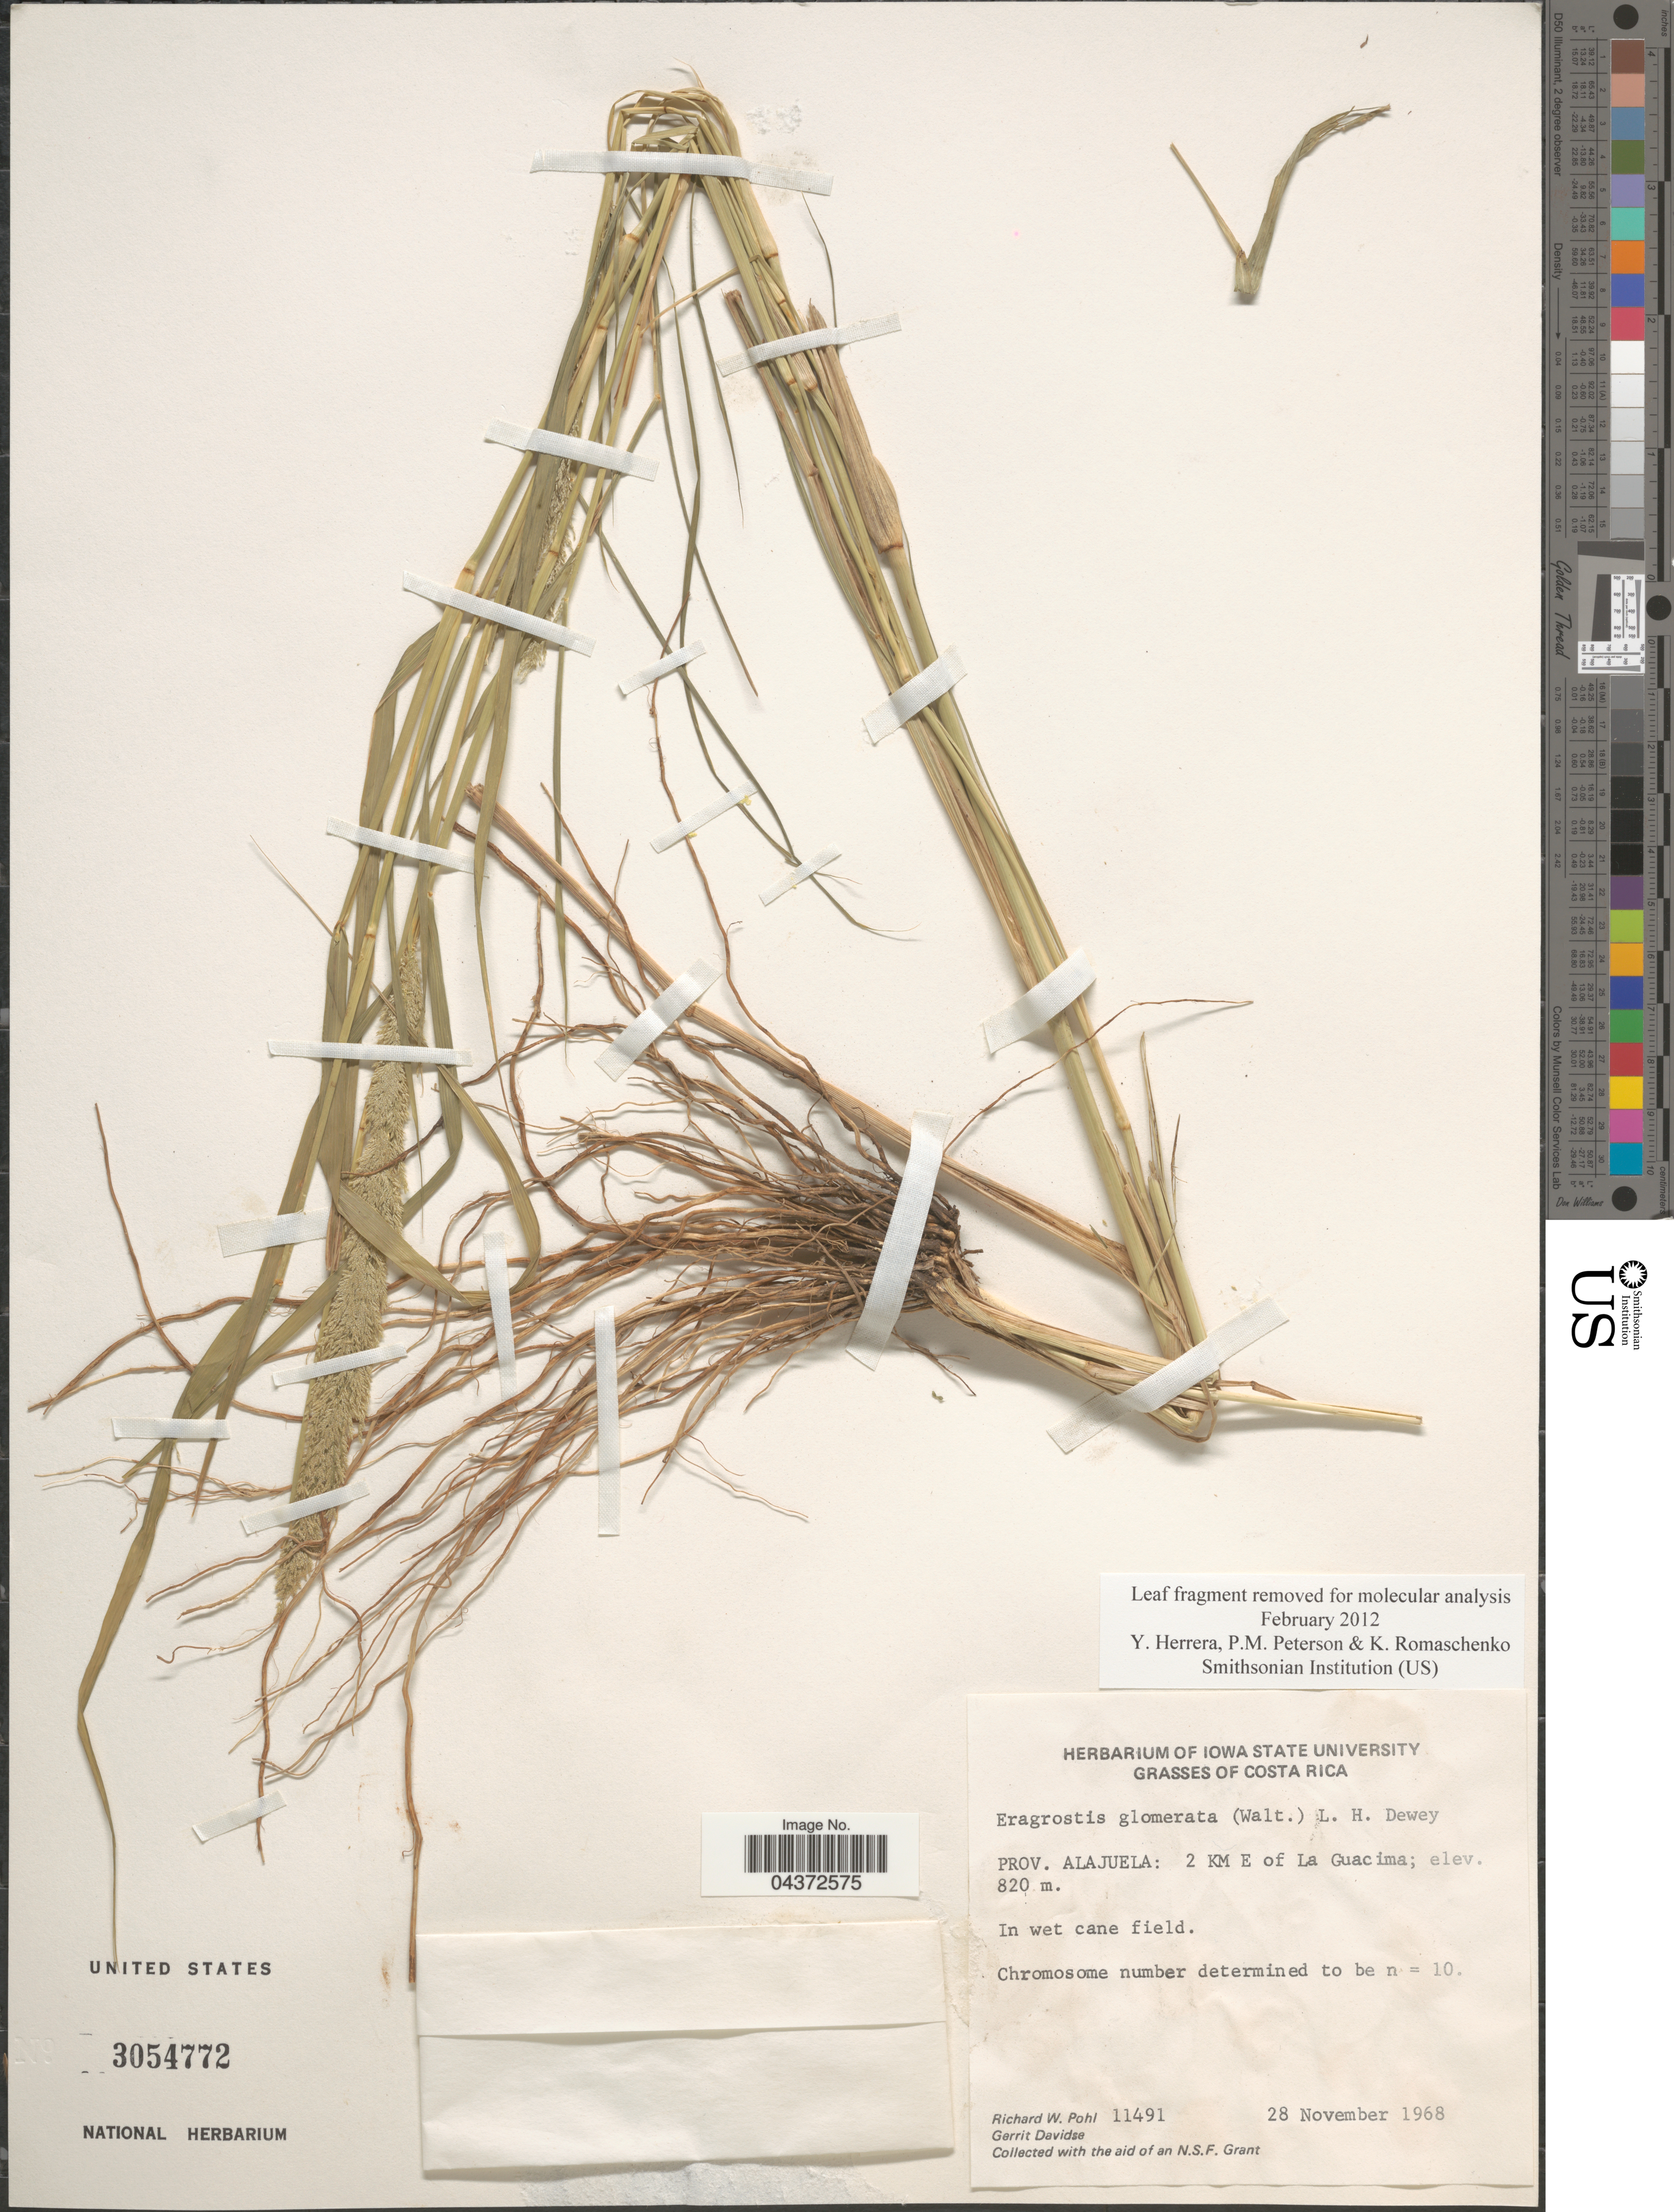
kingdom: Plantae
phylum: Tracheophyta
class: Liliopsida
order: Poales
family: Poaceae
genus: Eragrostis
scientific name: Eragrostis japonica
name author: (Thunb.) Trin.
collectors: R. W. Pohl & G. Davidse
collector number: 11491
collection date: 1968-11-28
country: Costa Rica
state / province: Alajuela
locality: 2 KM E of La Guacima. In wet cane field.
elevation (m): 820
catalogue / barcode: US 3054772